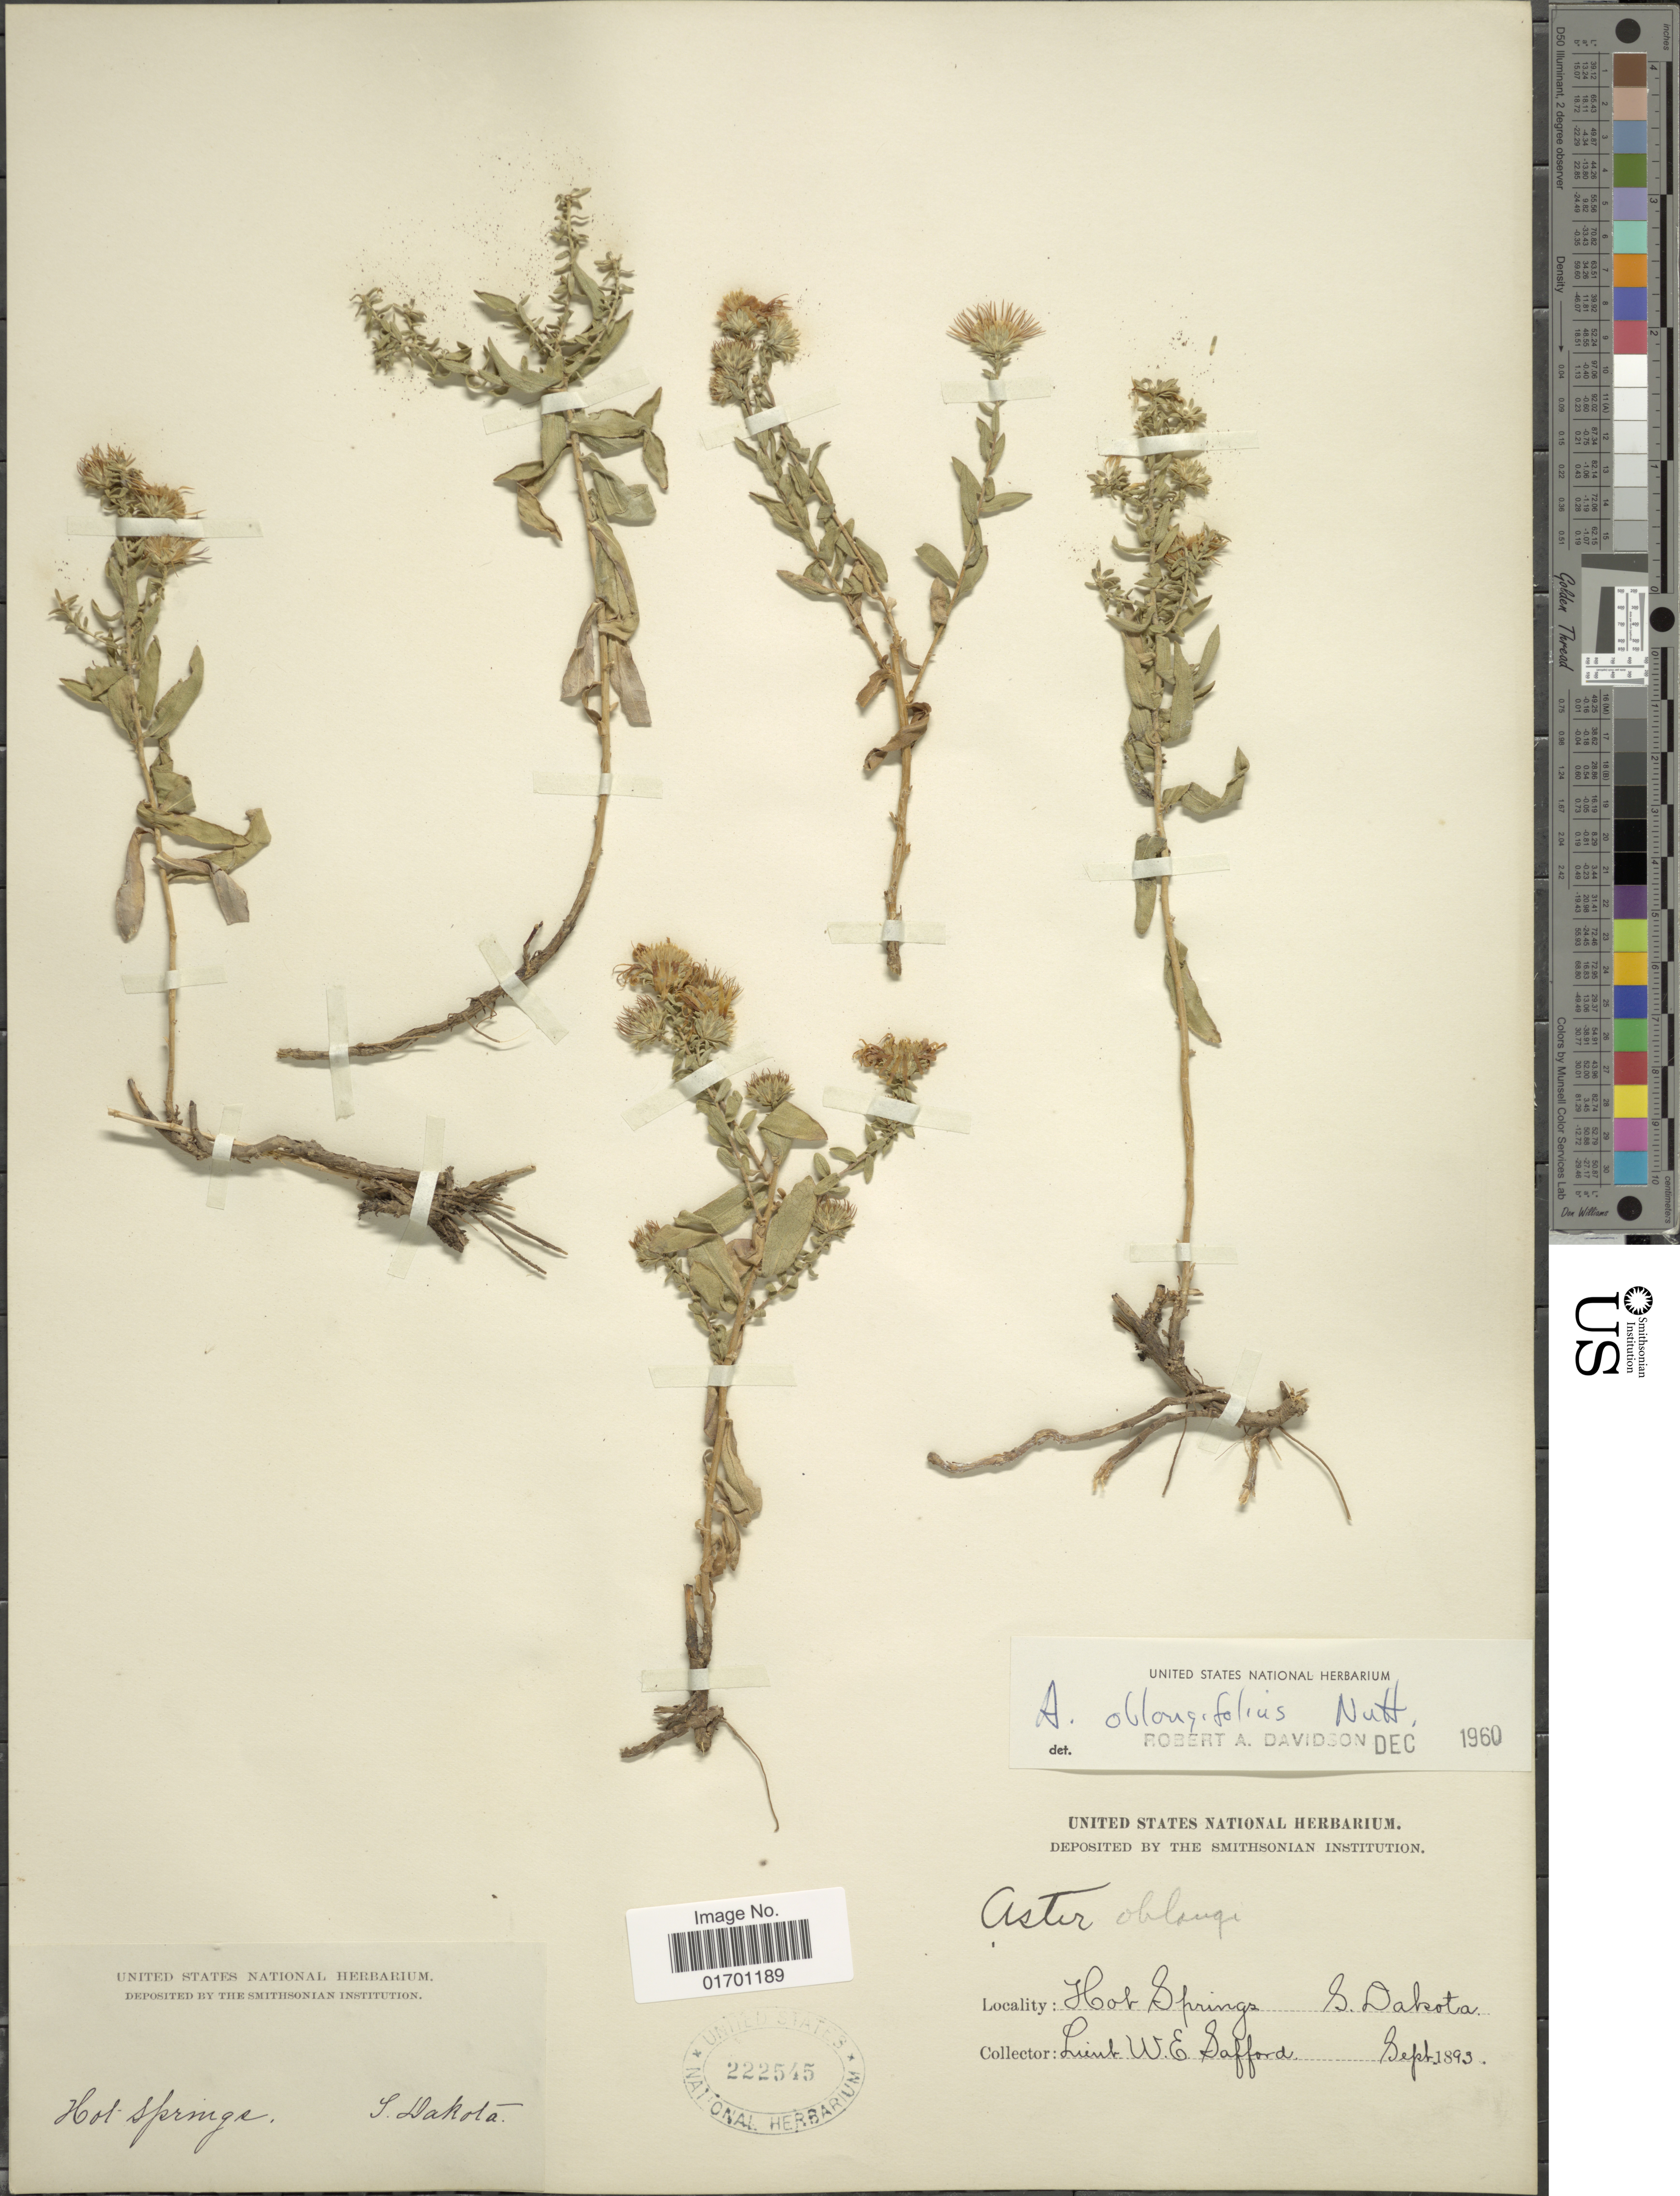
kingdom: Plantae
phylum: Tracheophyta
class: Magnoliopsida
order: Asterales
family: Asteraceae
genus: Symphyotrichum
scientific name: Symphyotrichum oblongifolium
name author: (Nutt.) G.L. Nesom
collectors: W. E. Safford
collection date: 1893-09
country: United States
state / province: South Dakota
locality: Hot Springs.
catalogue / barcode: US 222545